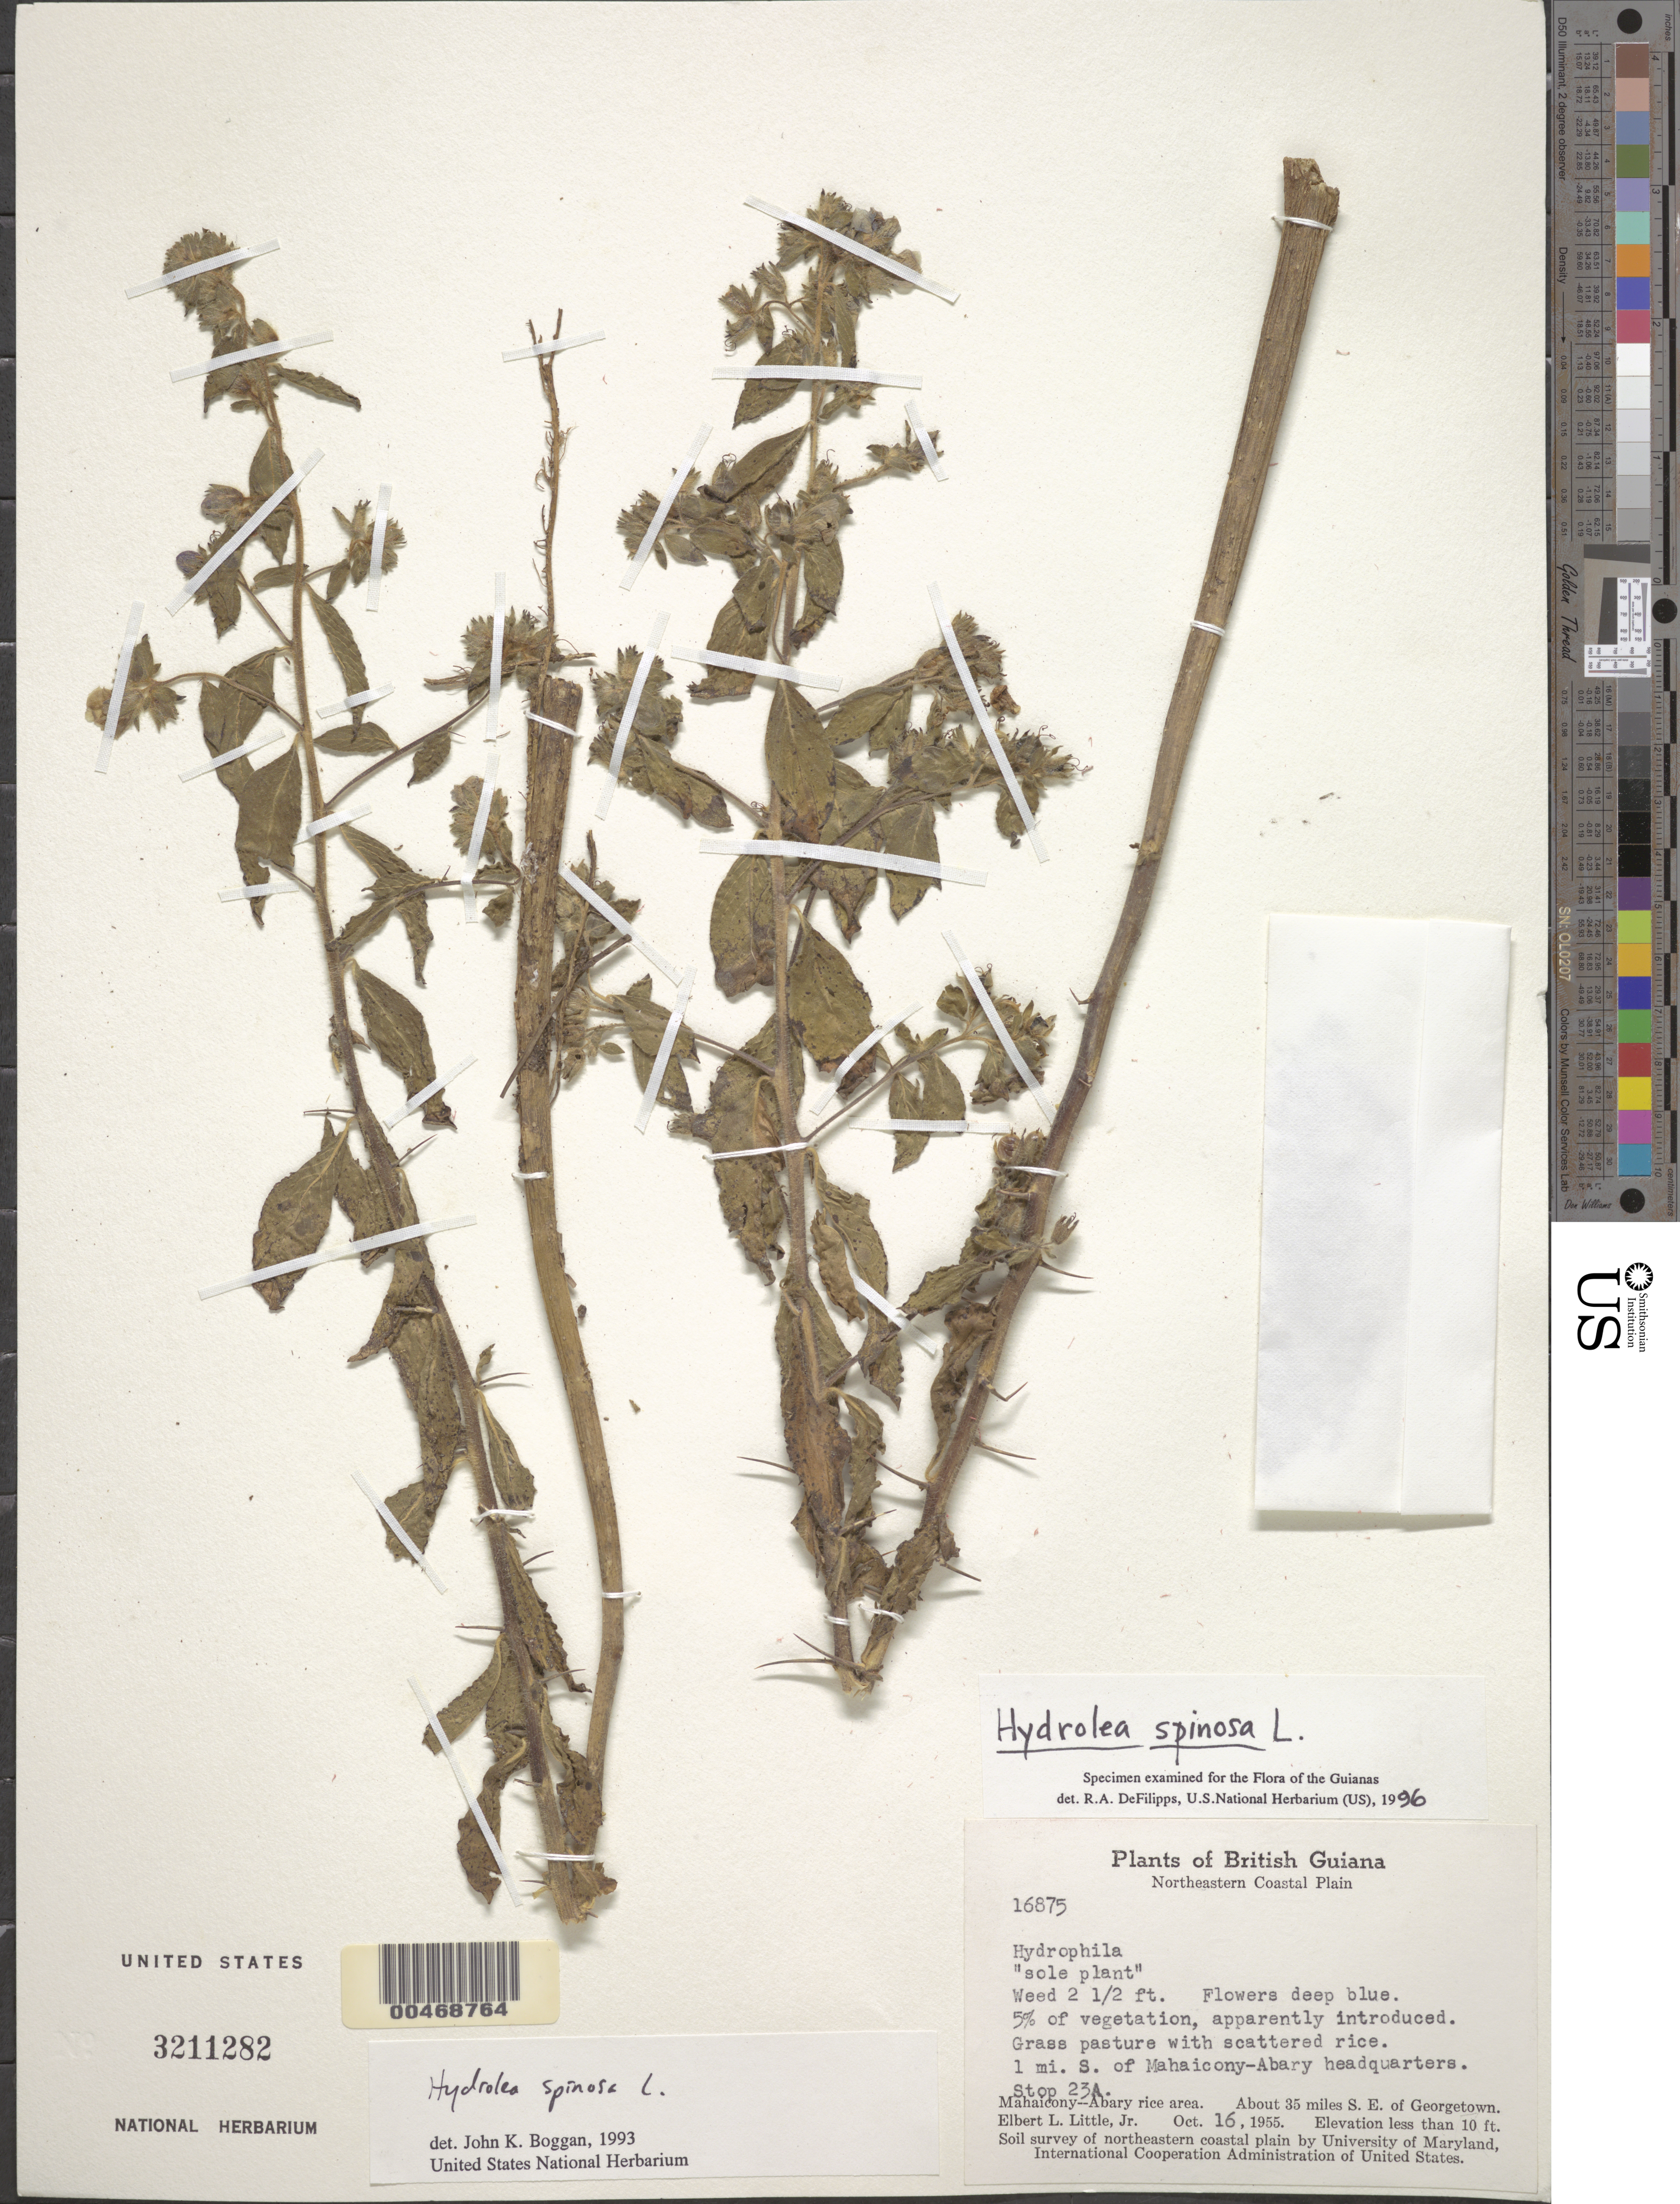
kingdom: Plantae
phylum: Tracheophyta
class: Magnoliopsida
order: Solanales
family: Hydroleaceae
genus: Hydrolea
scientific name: Hydrolea spinosa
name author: L.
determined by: DeFilipps, R. A.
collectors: E. L. Little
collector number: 16875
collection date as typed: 16-Oct-55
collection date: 1955-10-16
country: Guyana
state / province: Mahaica-Berbice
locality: Mahaicony-Abary rice area, 1 mi. S of Mahaicony-Abary headquarters, about 35 mi. SE of Georgetown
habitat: Grass pasture with scattered rice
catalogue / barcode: US 3211282